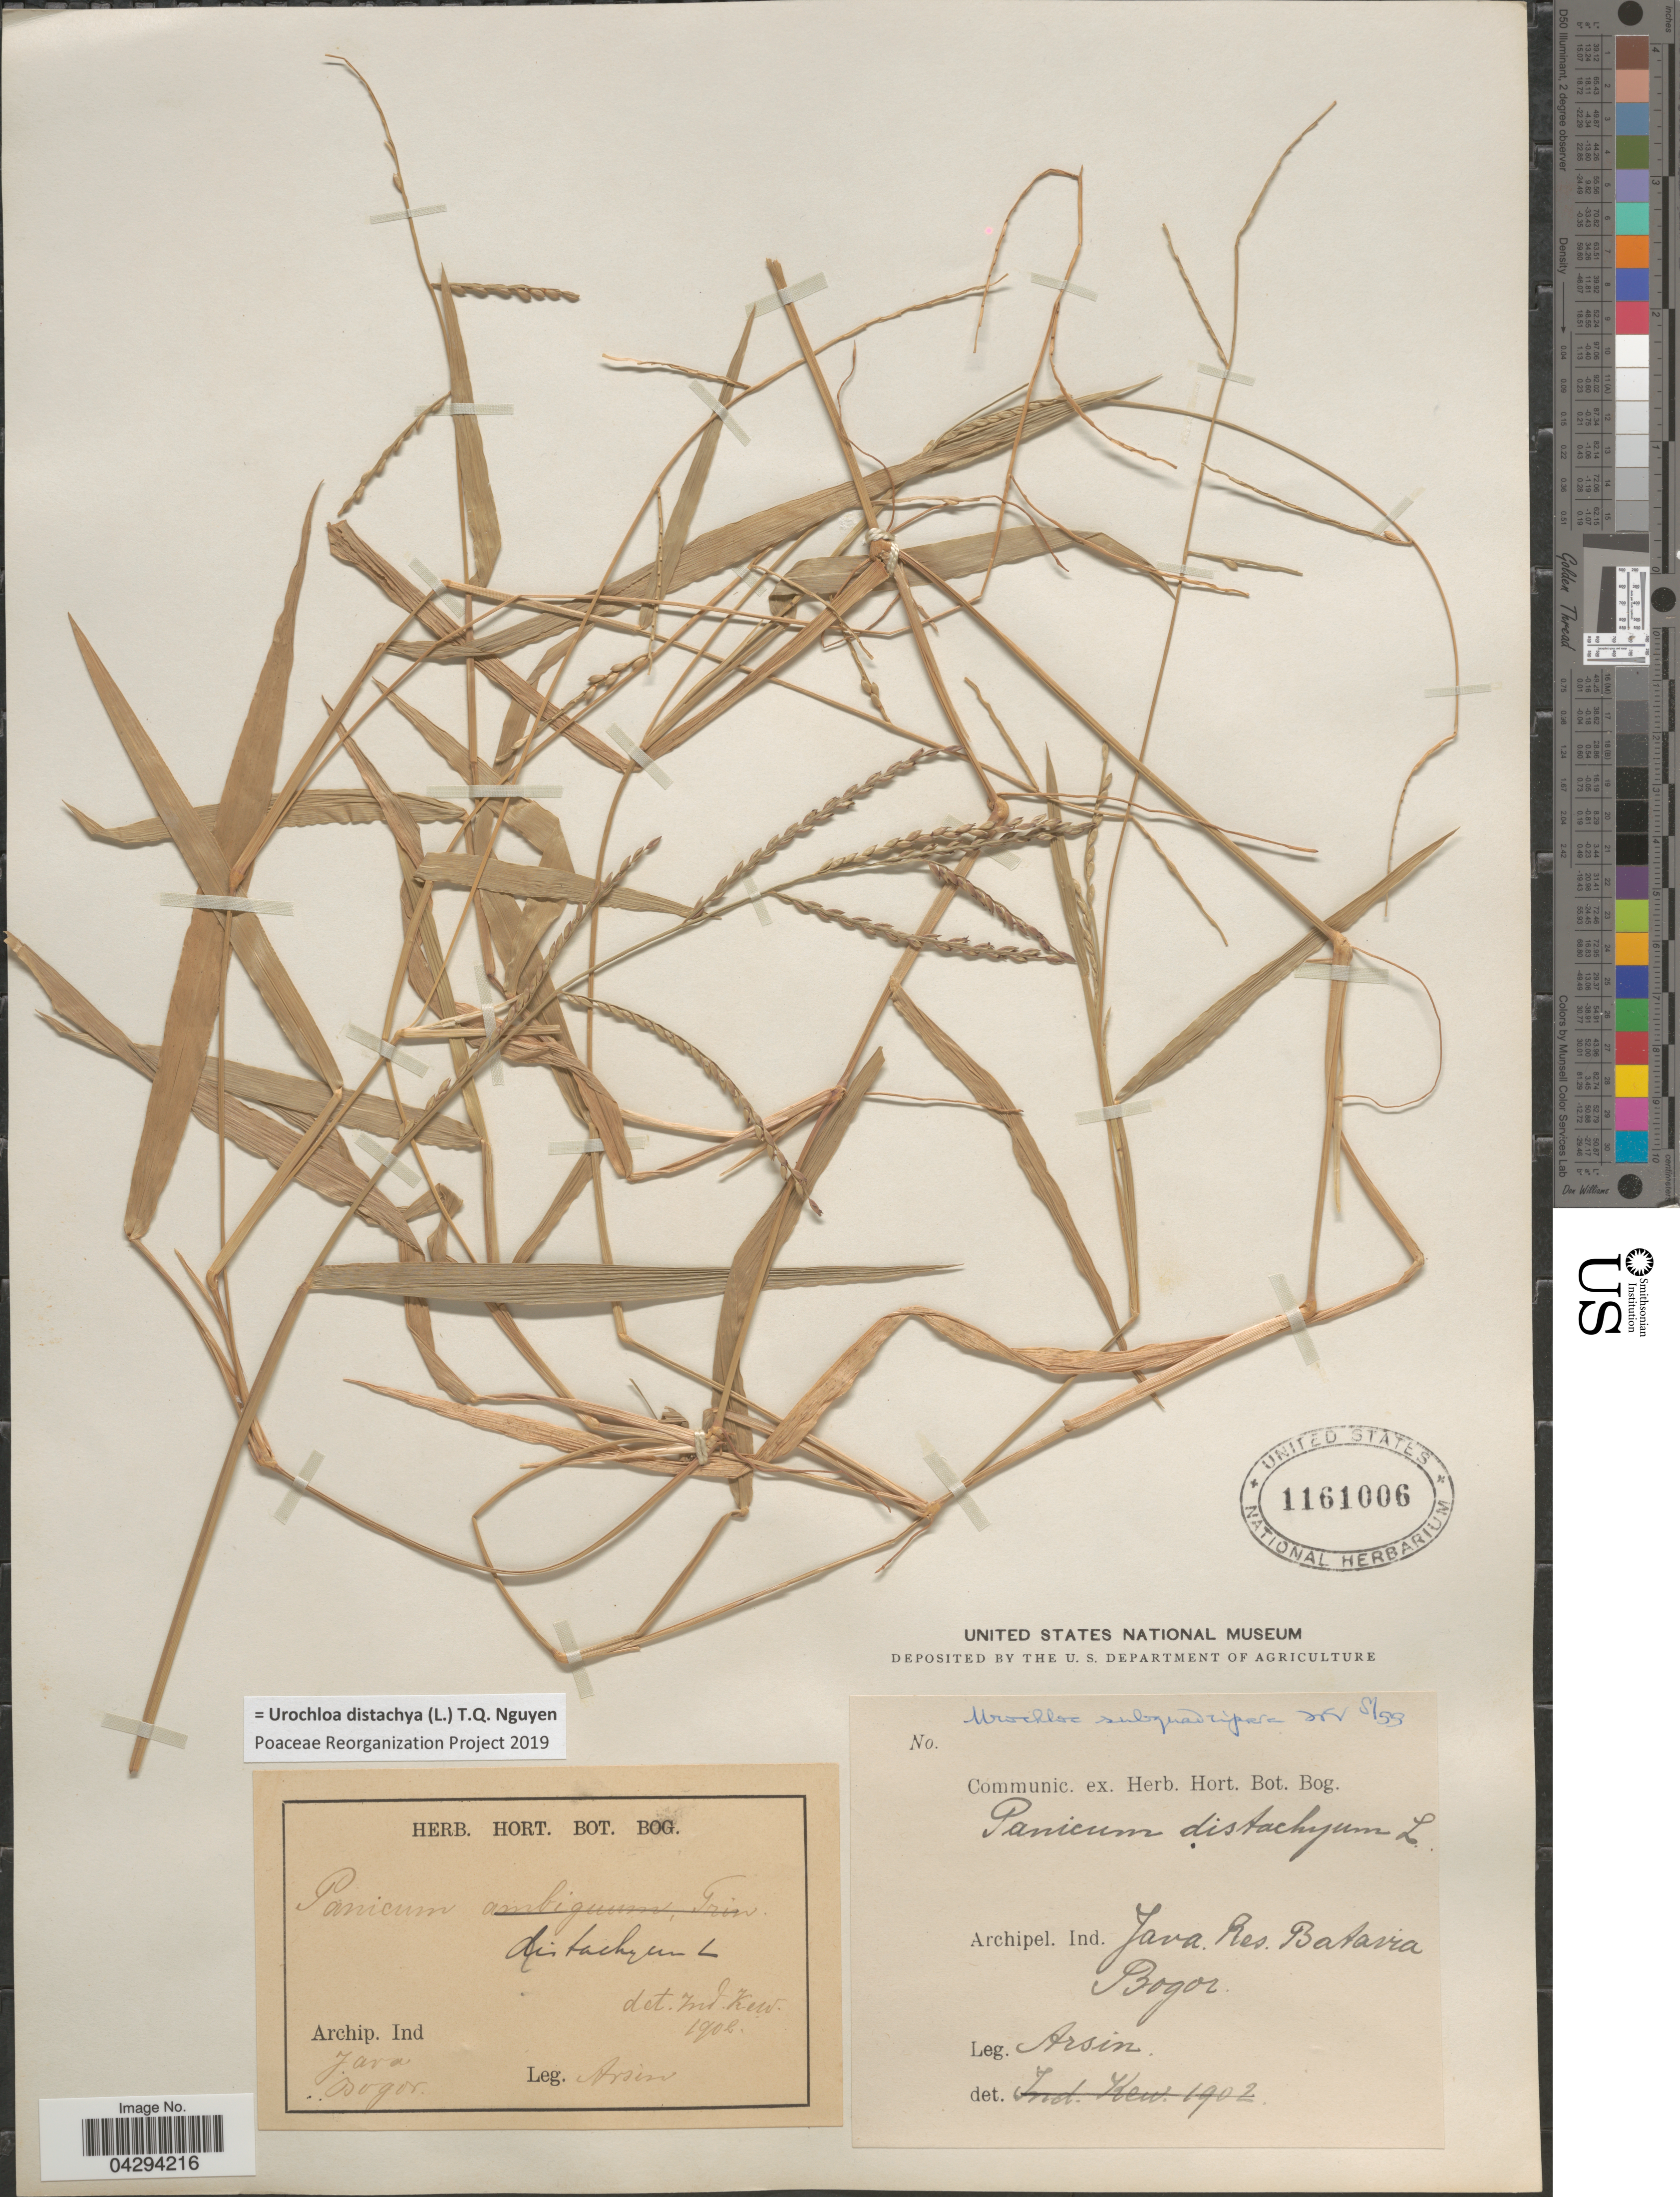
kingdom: Plantae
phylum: Tracheophyta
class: Liliopsida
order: Poales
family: Poaceae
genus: Urochloa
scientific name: Urochloa distachya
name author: (L.) T.Q. Nguyen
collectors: Arsin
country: Indonesia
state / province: Java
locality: Archipel. Ind. Res. Batavia Bogor.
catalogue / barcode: US 1161006